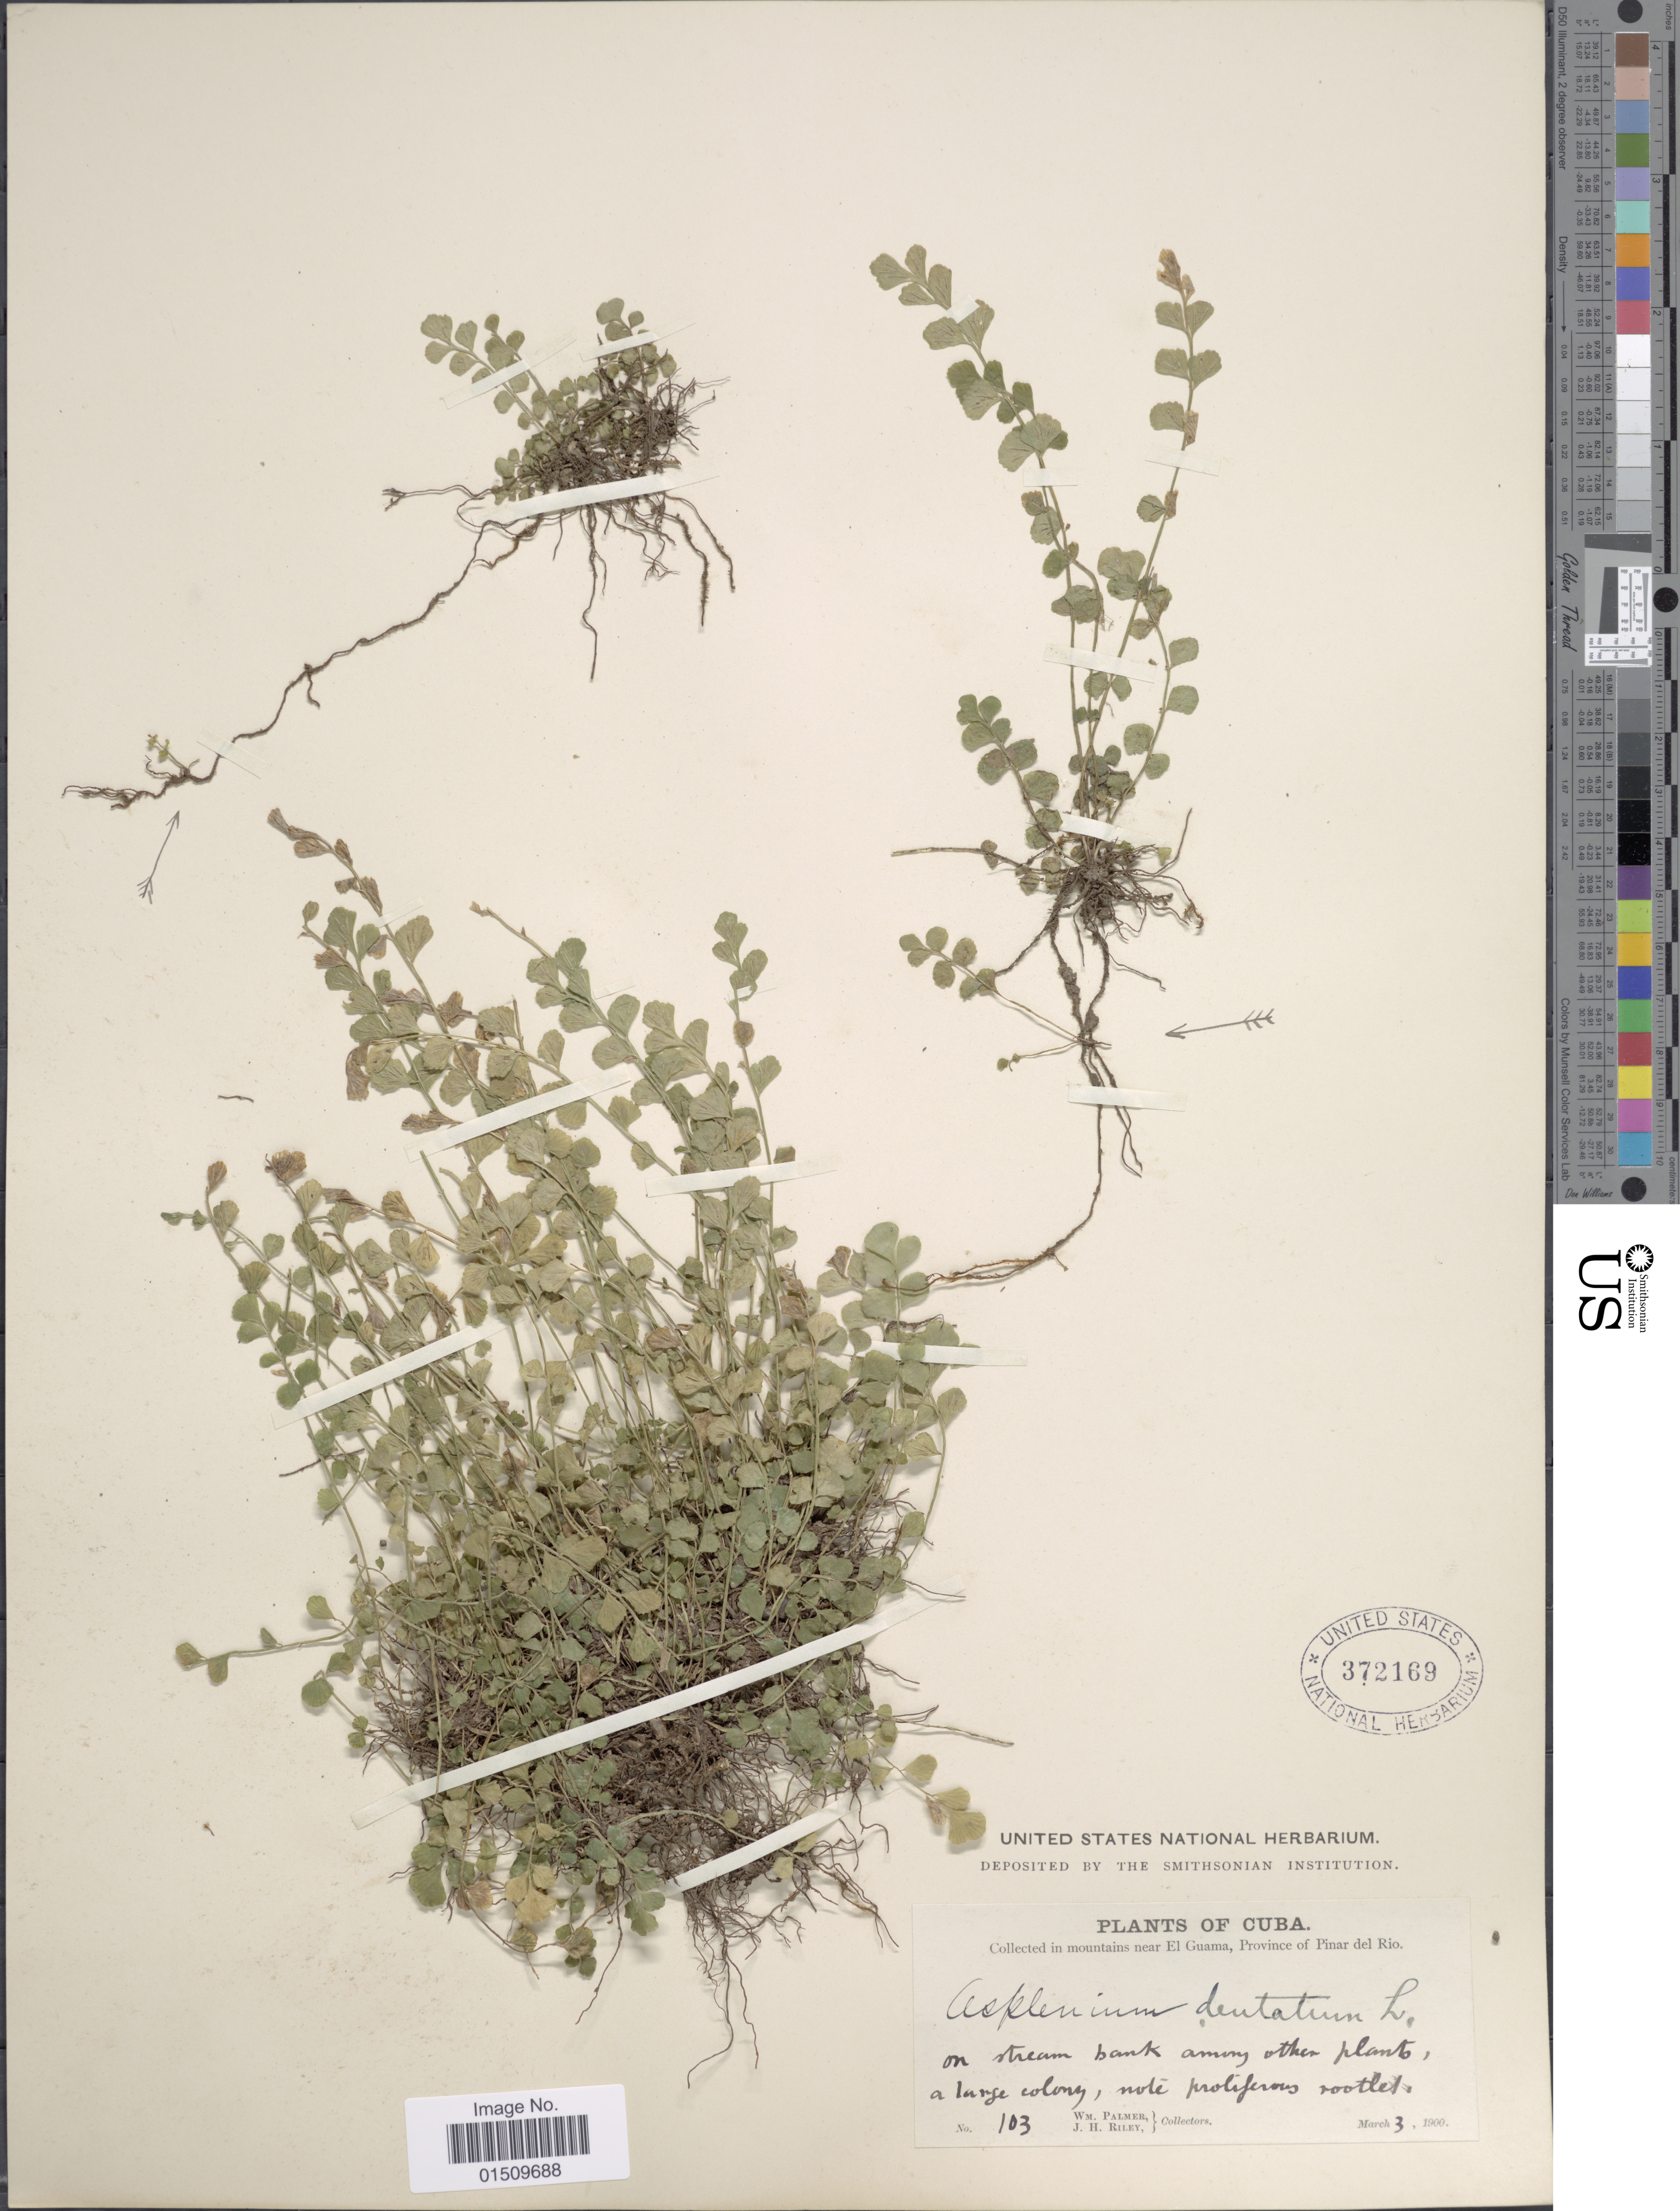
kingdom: Plantae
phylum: Tracheophyta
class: Polypodiopsida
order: Polypodiales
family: Aspleniaceae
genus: Asplenium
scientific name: Asplenium trichomanes-dentatum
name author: L.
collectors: W. Palmer & J. H. Riley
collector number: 103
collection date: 1900-03-03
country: Cuba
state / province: Pinar del Río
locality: Cuba, in mountains near El Guama.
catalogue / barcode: US 372169